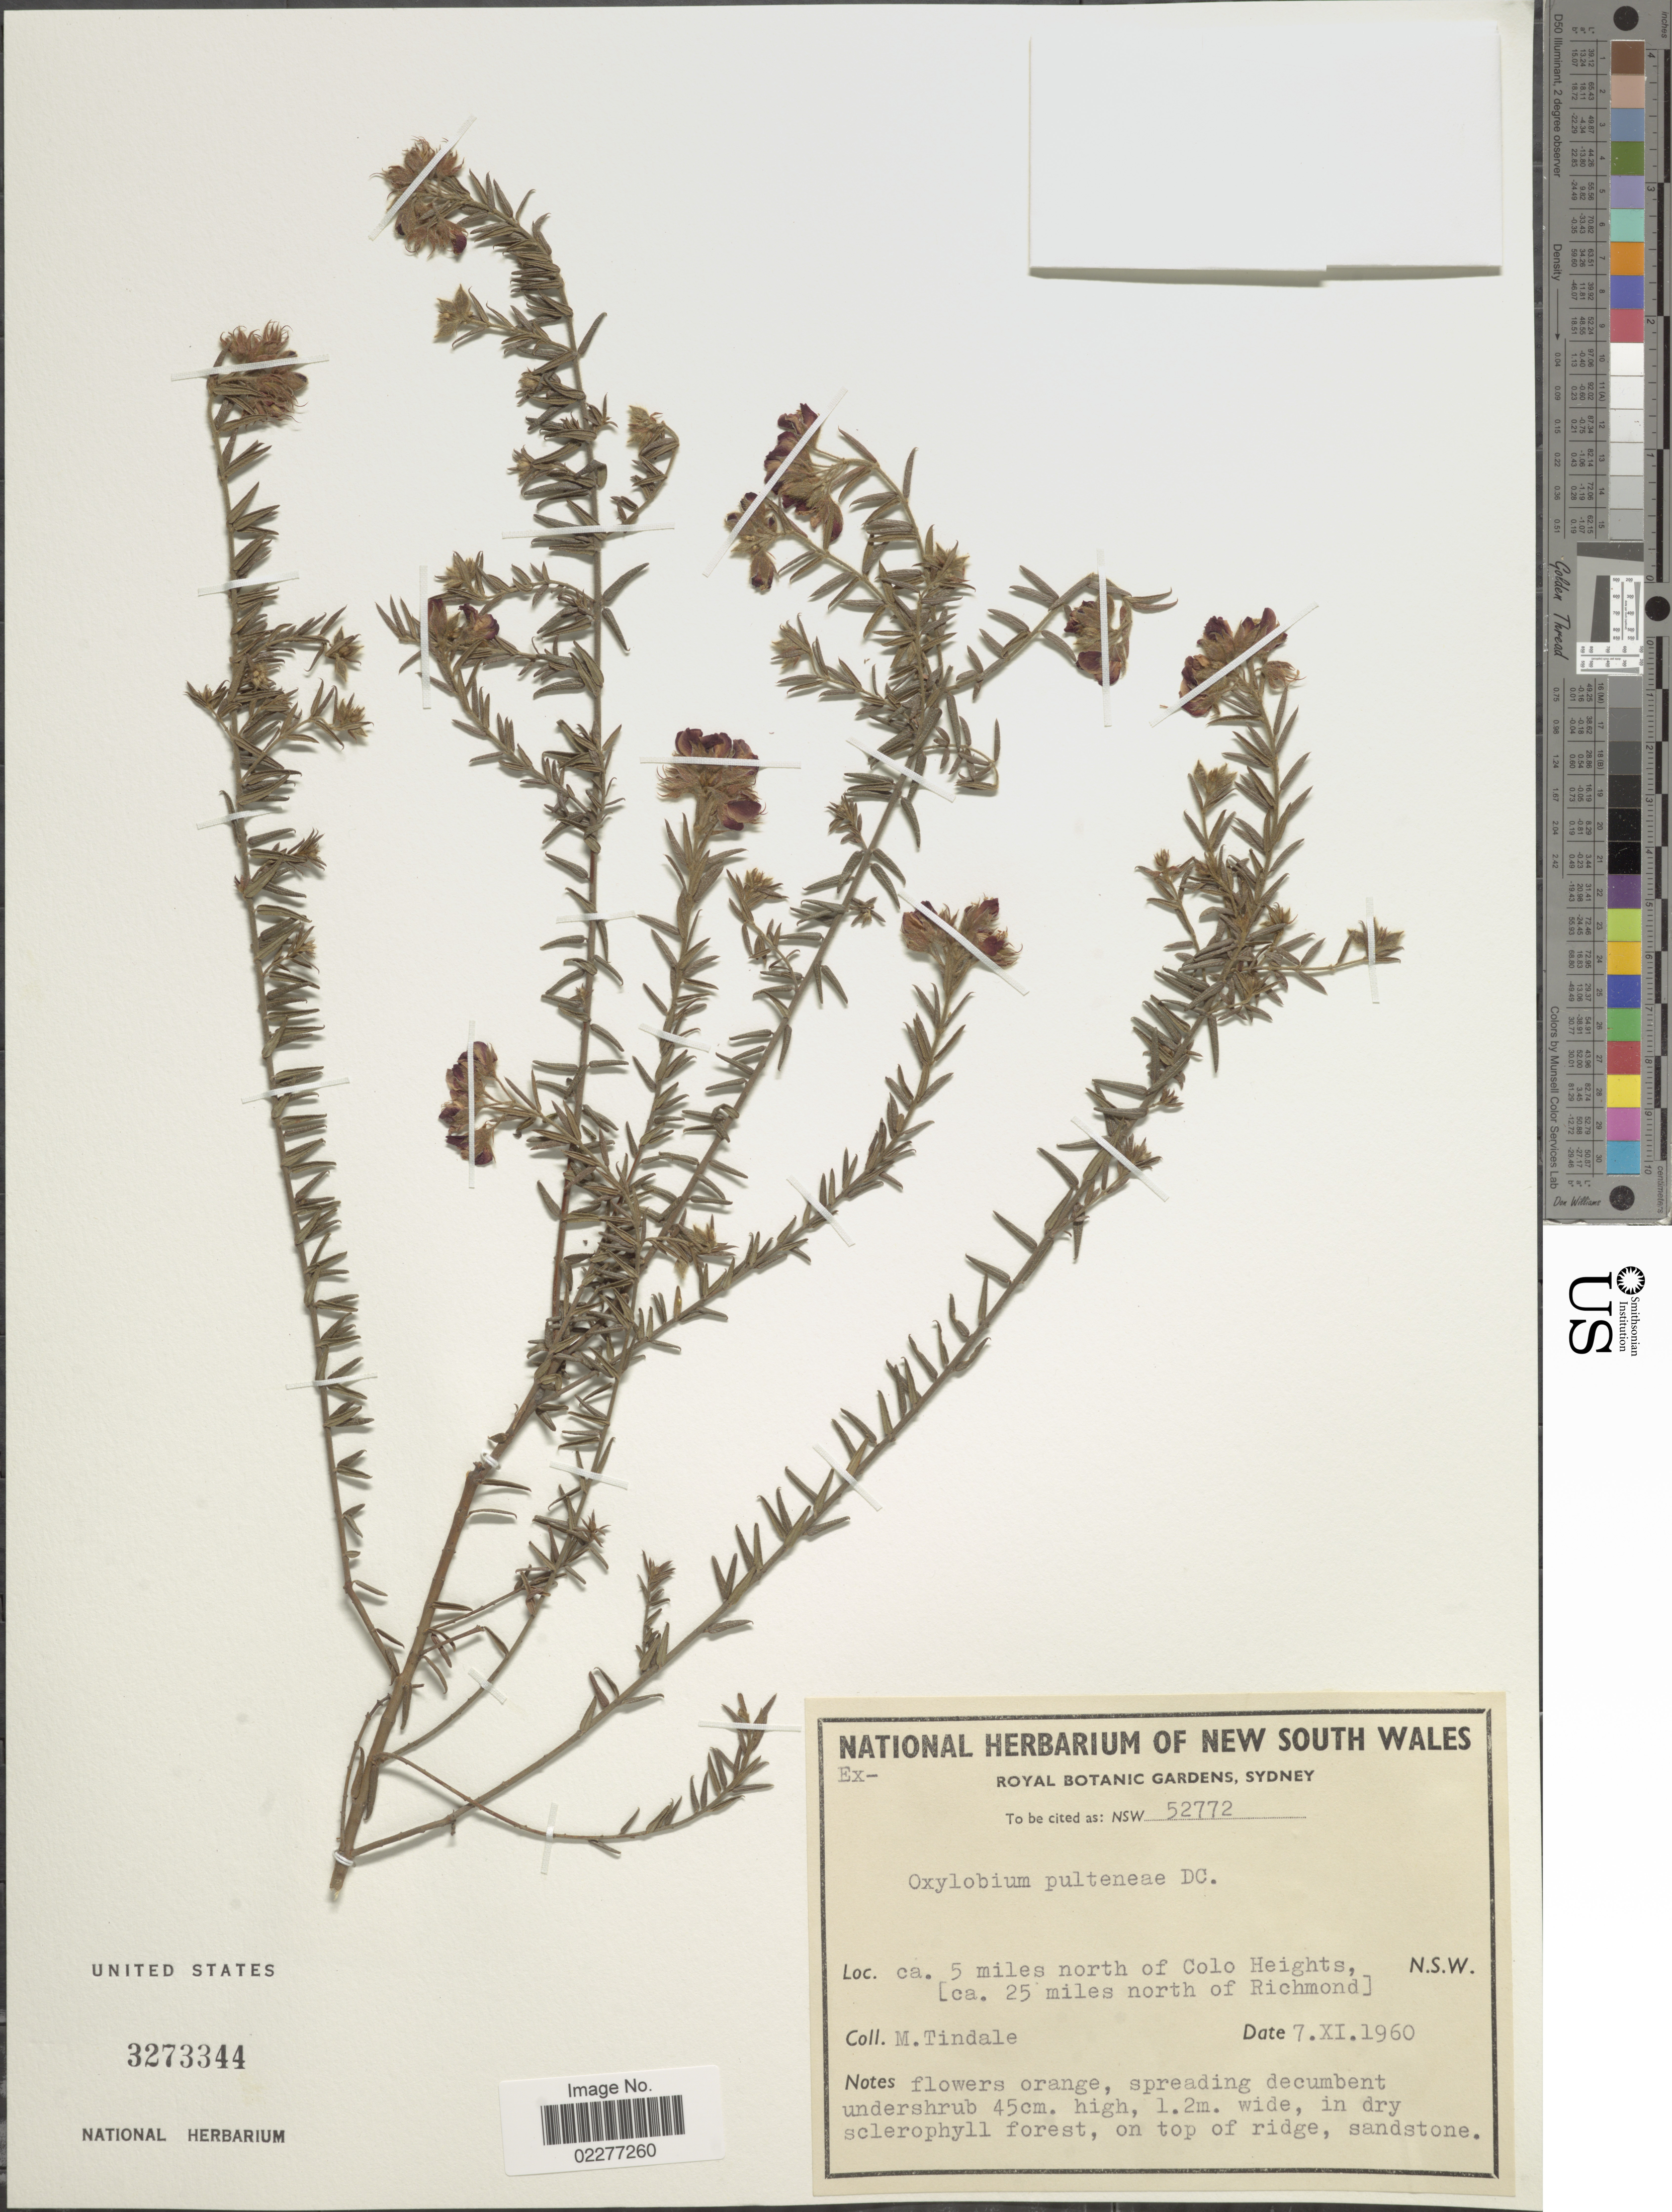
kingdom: Plantae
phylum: Tracheophyta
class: Magnoliopsida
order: Fabales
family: Fabaceae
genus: Oxylobium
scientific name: Oxylobium pulteneae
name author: DC.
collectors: M. D. Tindale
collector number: NSW 52772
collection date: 1960-11-07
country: Australia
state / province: New South Wales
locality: Ca. 5 miles north of Colo Heights, [ca. 25 miles north of Richmond]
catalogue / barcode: US 3273344